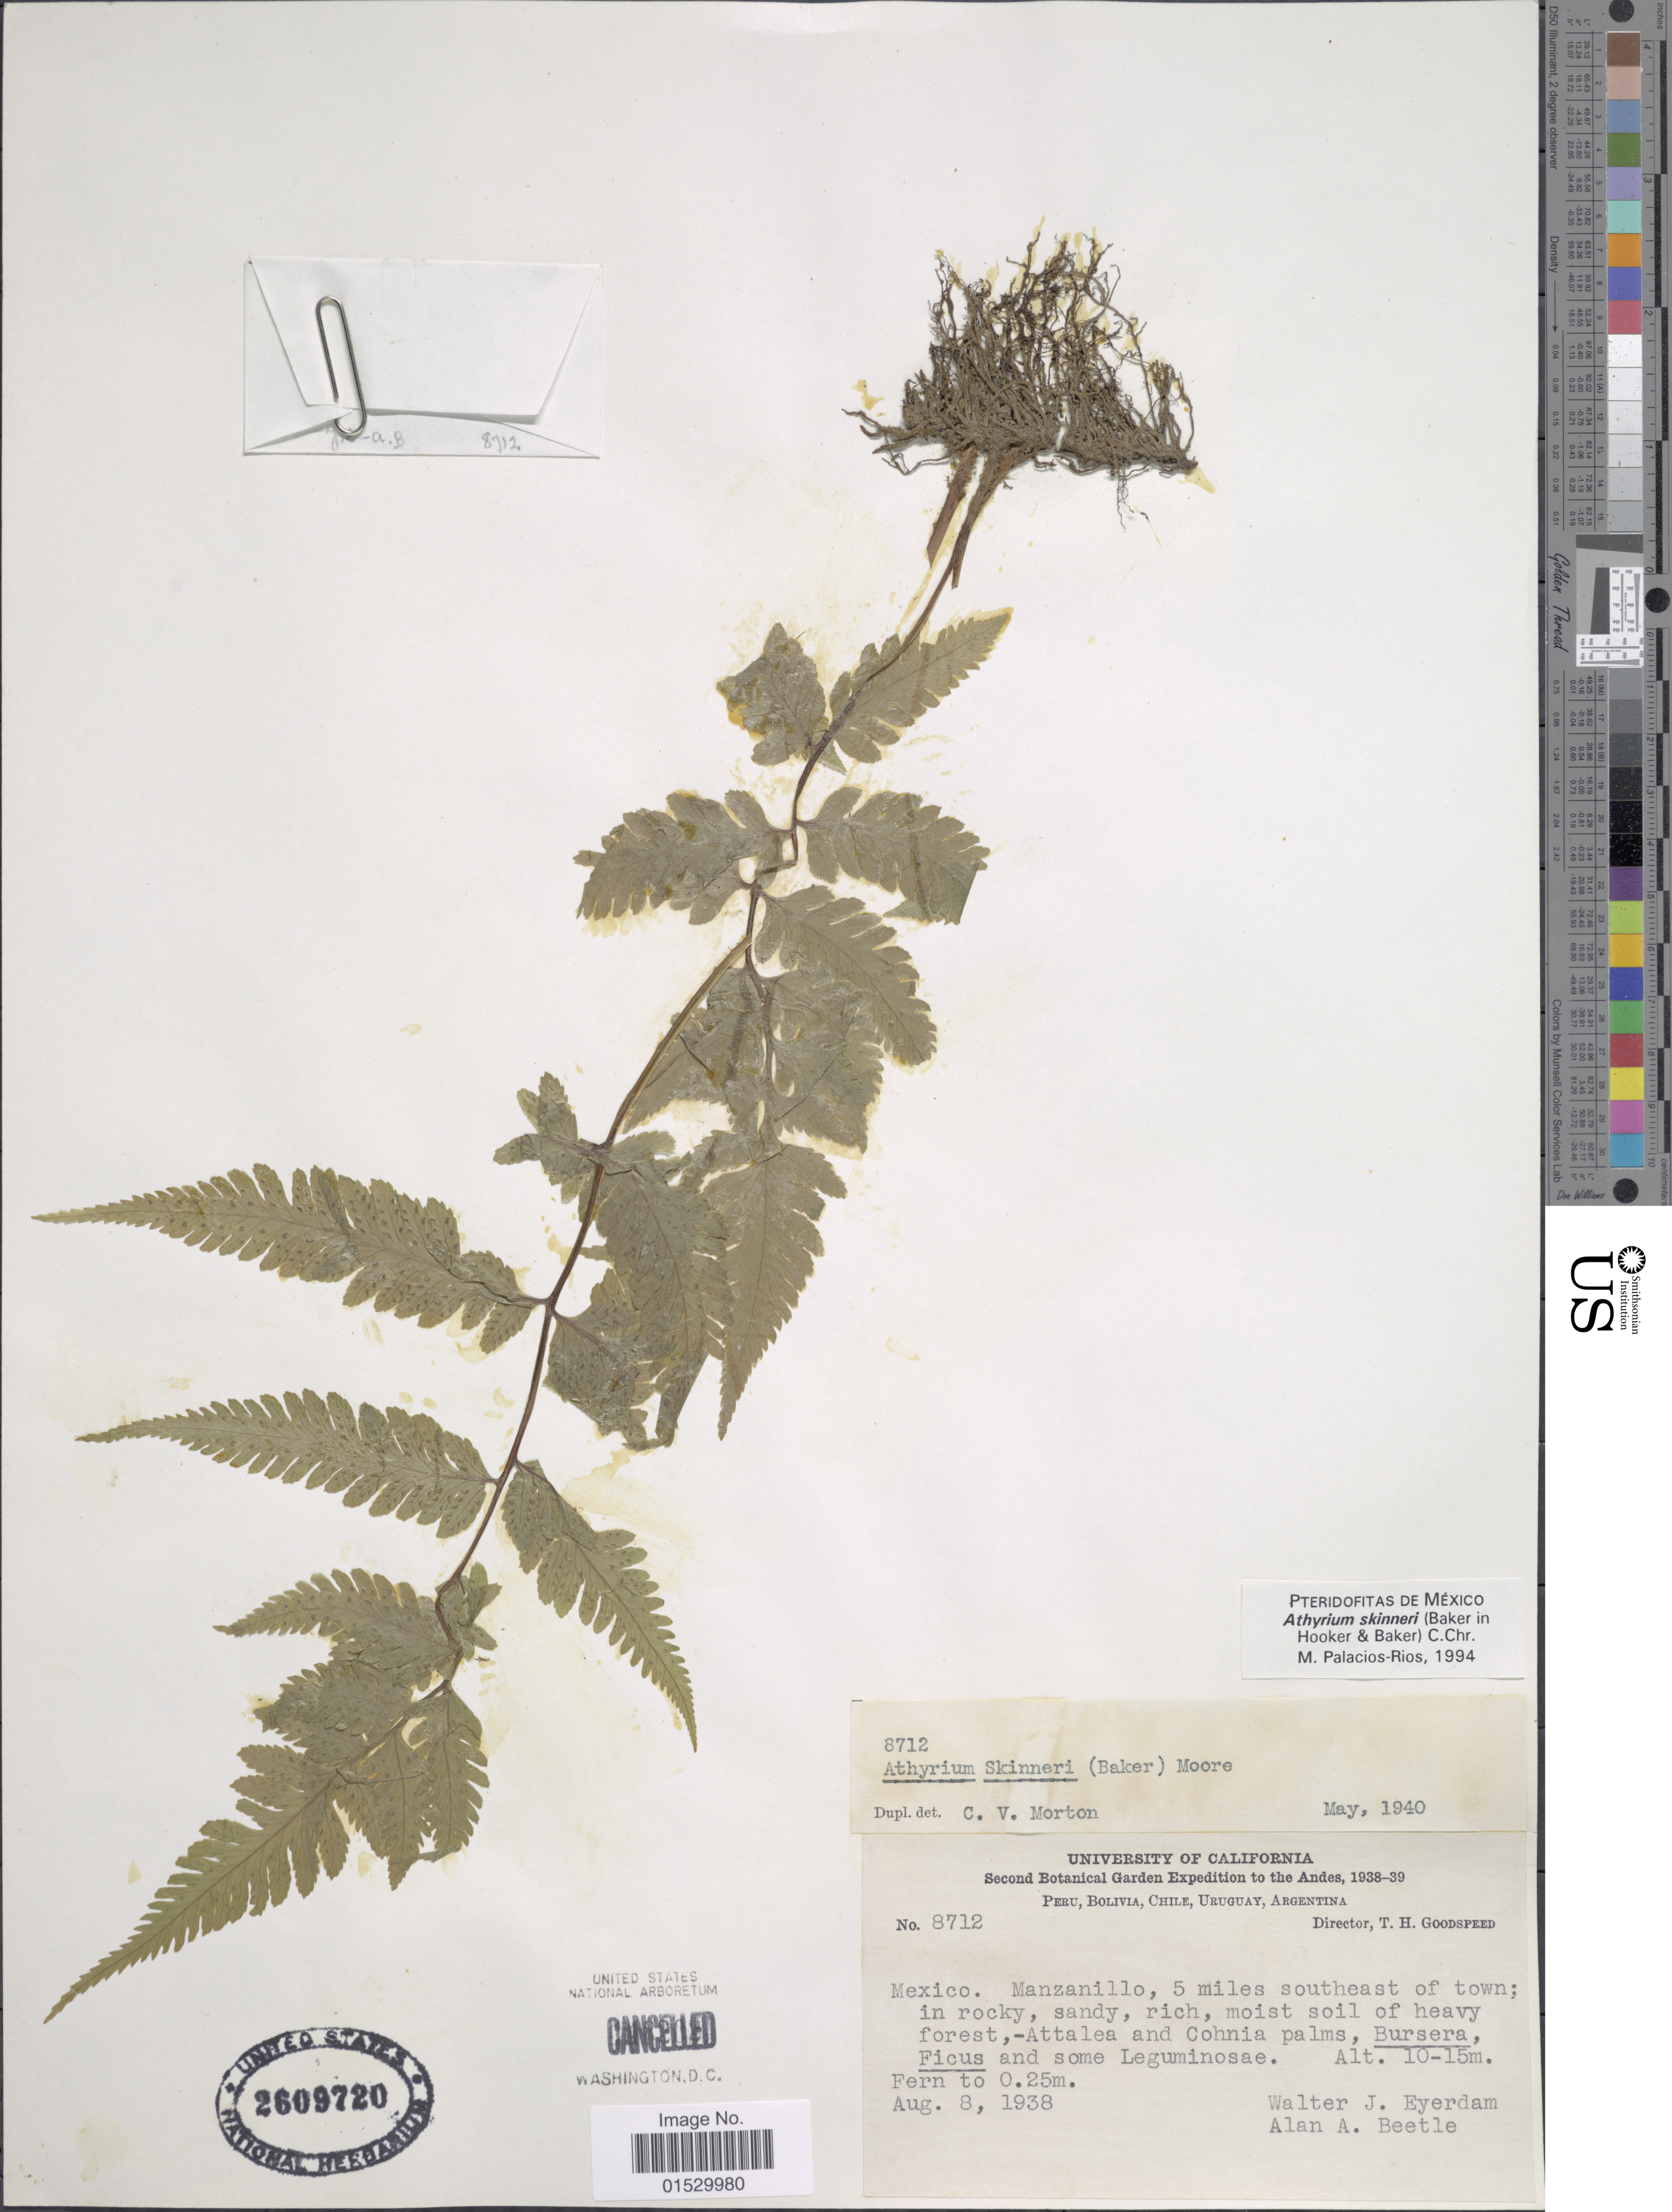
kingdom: Plantae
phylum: Tracheophyta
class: Polypodiopsida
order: Polypodiales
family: Athyriaceae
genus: Athyrium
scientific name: Athyrium skinneri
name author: (Baker) Diels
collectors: W. J. Eyerdam & A. A. Beetle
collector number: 8712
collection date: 1938-08-08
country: Mexico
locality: Manzanillo, 5 miles southeast of town; in rocky, sandy, rich, moist soil of heavy forest, -Attalea and Cohnia palms, Bursera, Ficus and some Leguminosae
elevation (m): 10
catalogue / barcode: US 2609720